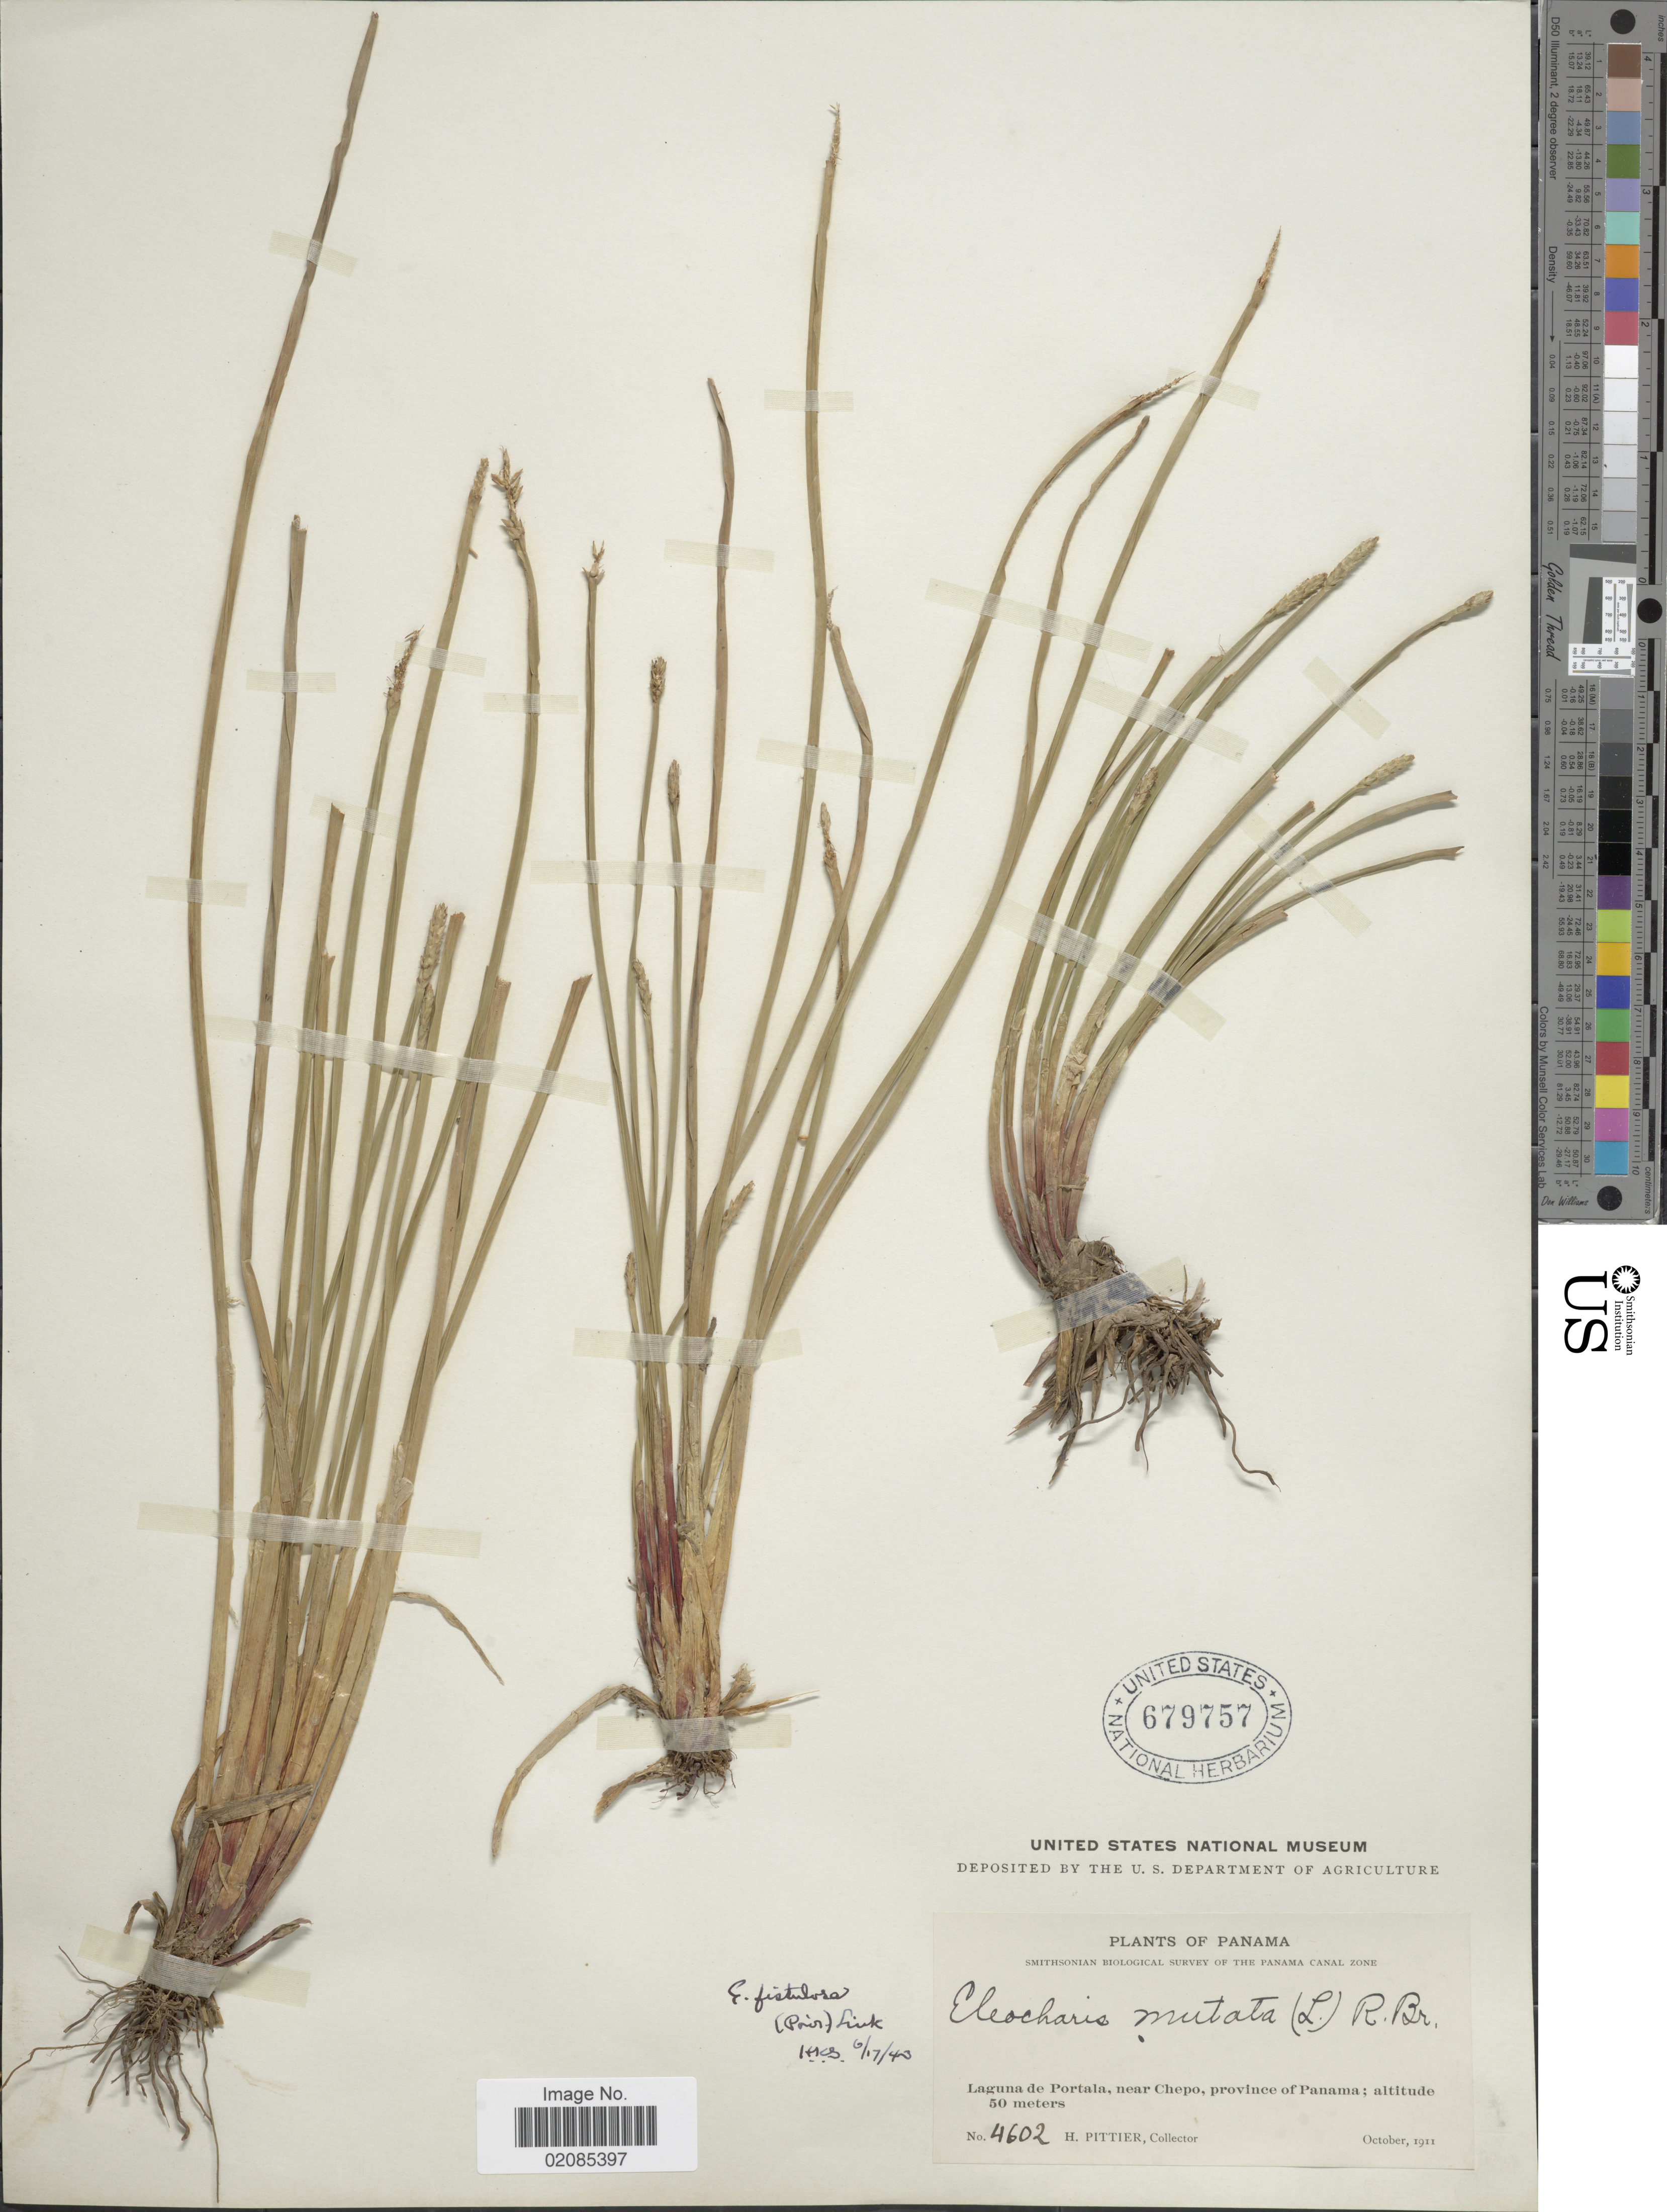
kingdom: Plantae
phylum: Tracheophyta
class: Liliopsida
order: Poales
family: Cyperaceae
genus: Eleocharis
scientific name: Eleocharis acutangula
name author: (Roxb.) Schult.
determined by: Strong, Mark T., (BOT), Smithsonian Institution - National Museum of Natural History (UNITED STATES)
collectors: H. F. Pittier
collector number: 4602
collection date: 1911-10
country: Panama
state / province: Panamá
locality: Laguna de Portala, near Chepo, Canal Zone.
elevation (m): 50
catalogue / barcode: US 679757